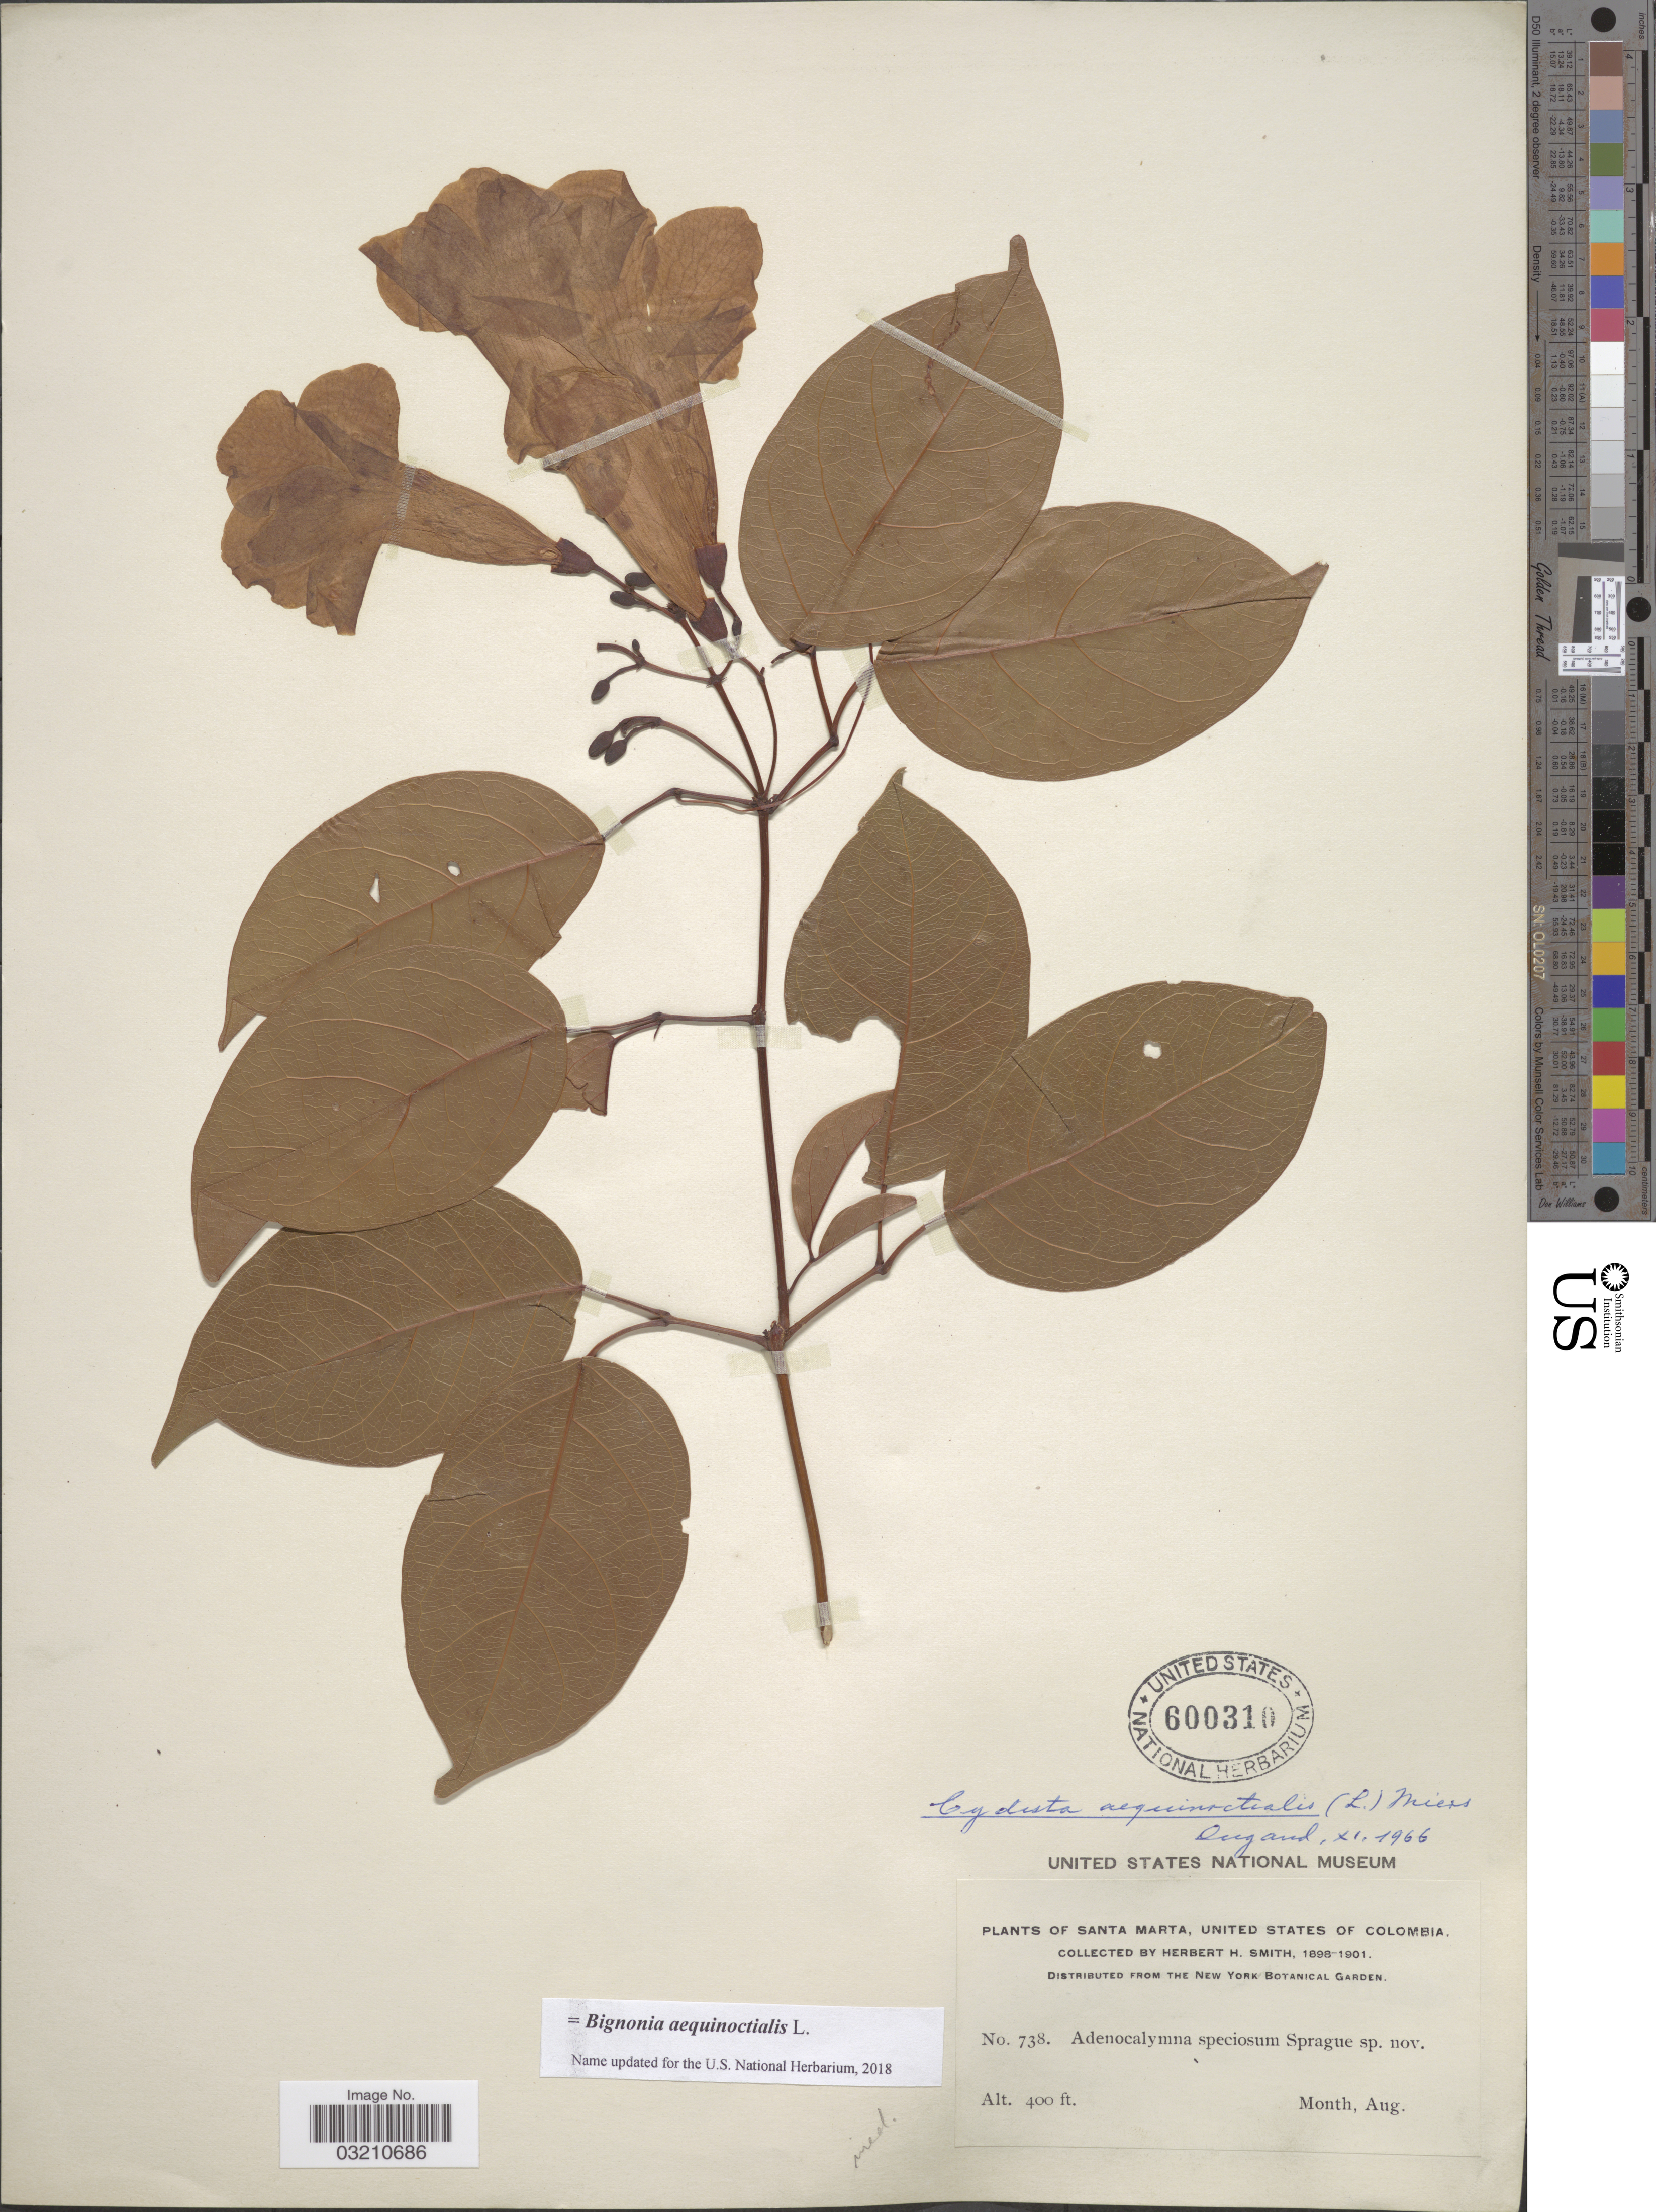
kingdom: Plantae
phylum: Tracheophyta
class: Magnoliopsida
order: Lamiales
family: Bignoniaceae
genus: Bignonia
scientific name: Bignonia aequinoctialis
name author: L.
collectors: Herbert H. Smith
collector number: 738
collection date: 1898-08/1901-08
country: Colombia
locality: Santa Marta, United States of Colombia.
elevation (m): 122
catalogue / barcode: US 600310